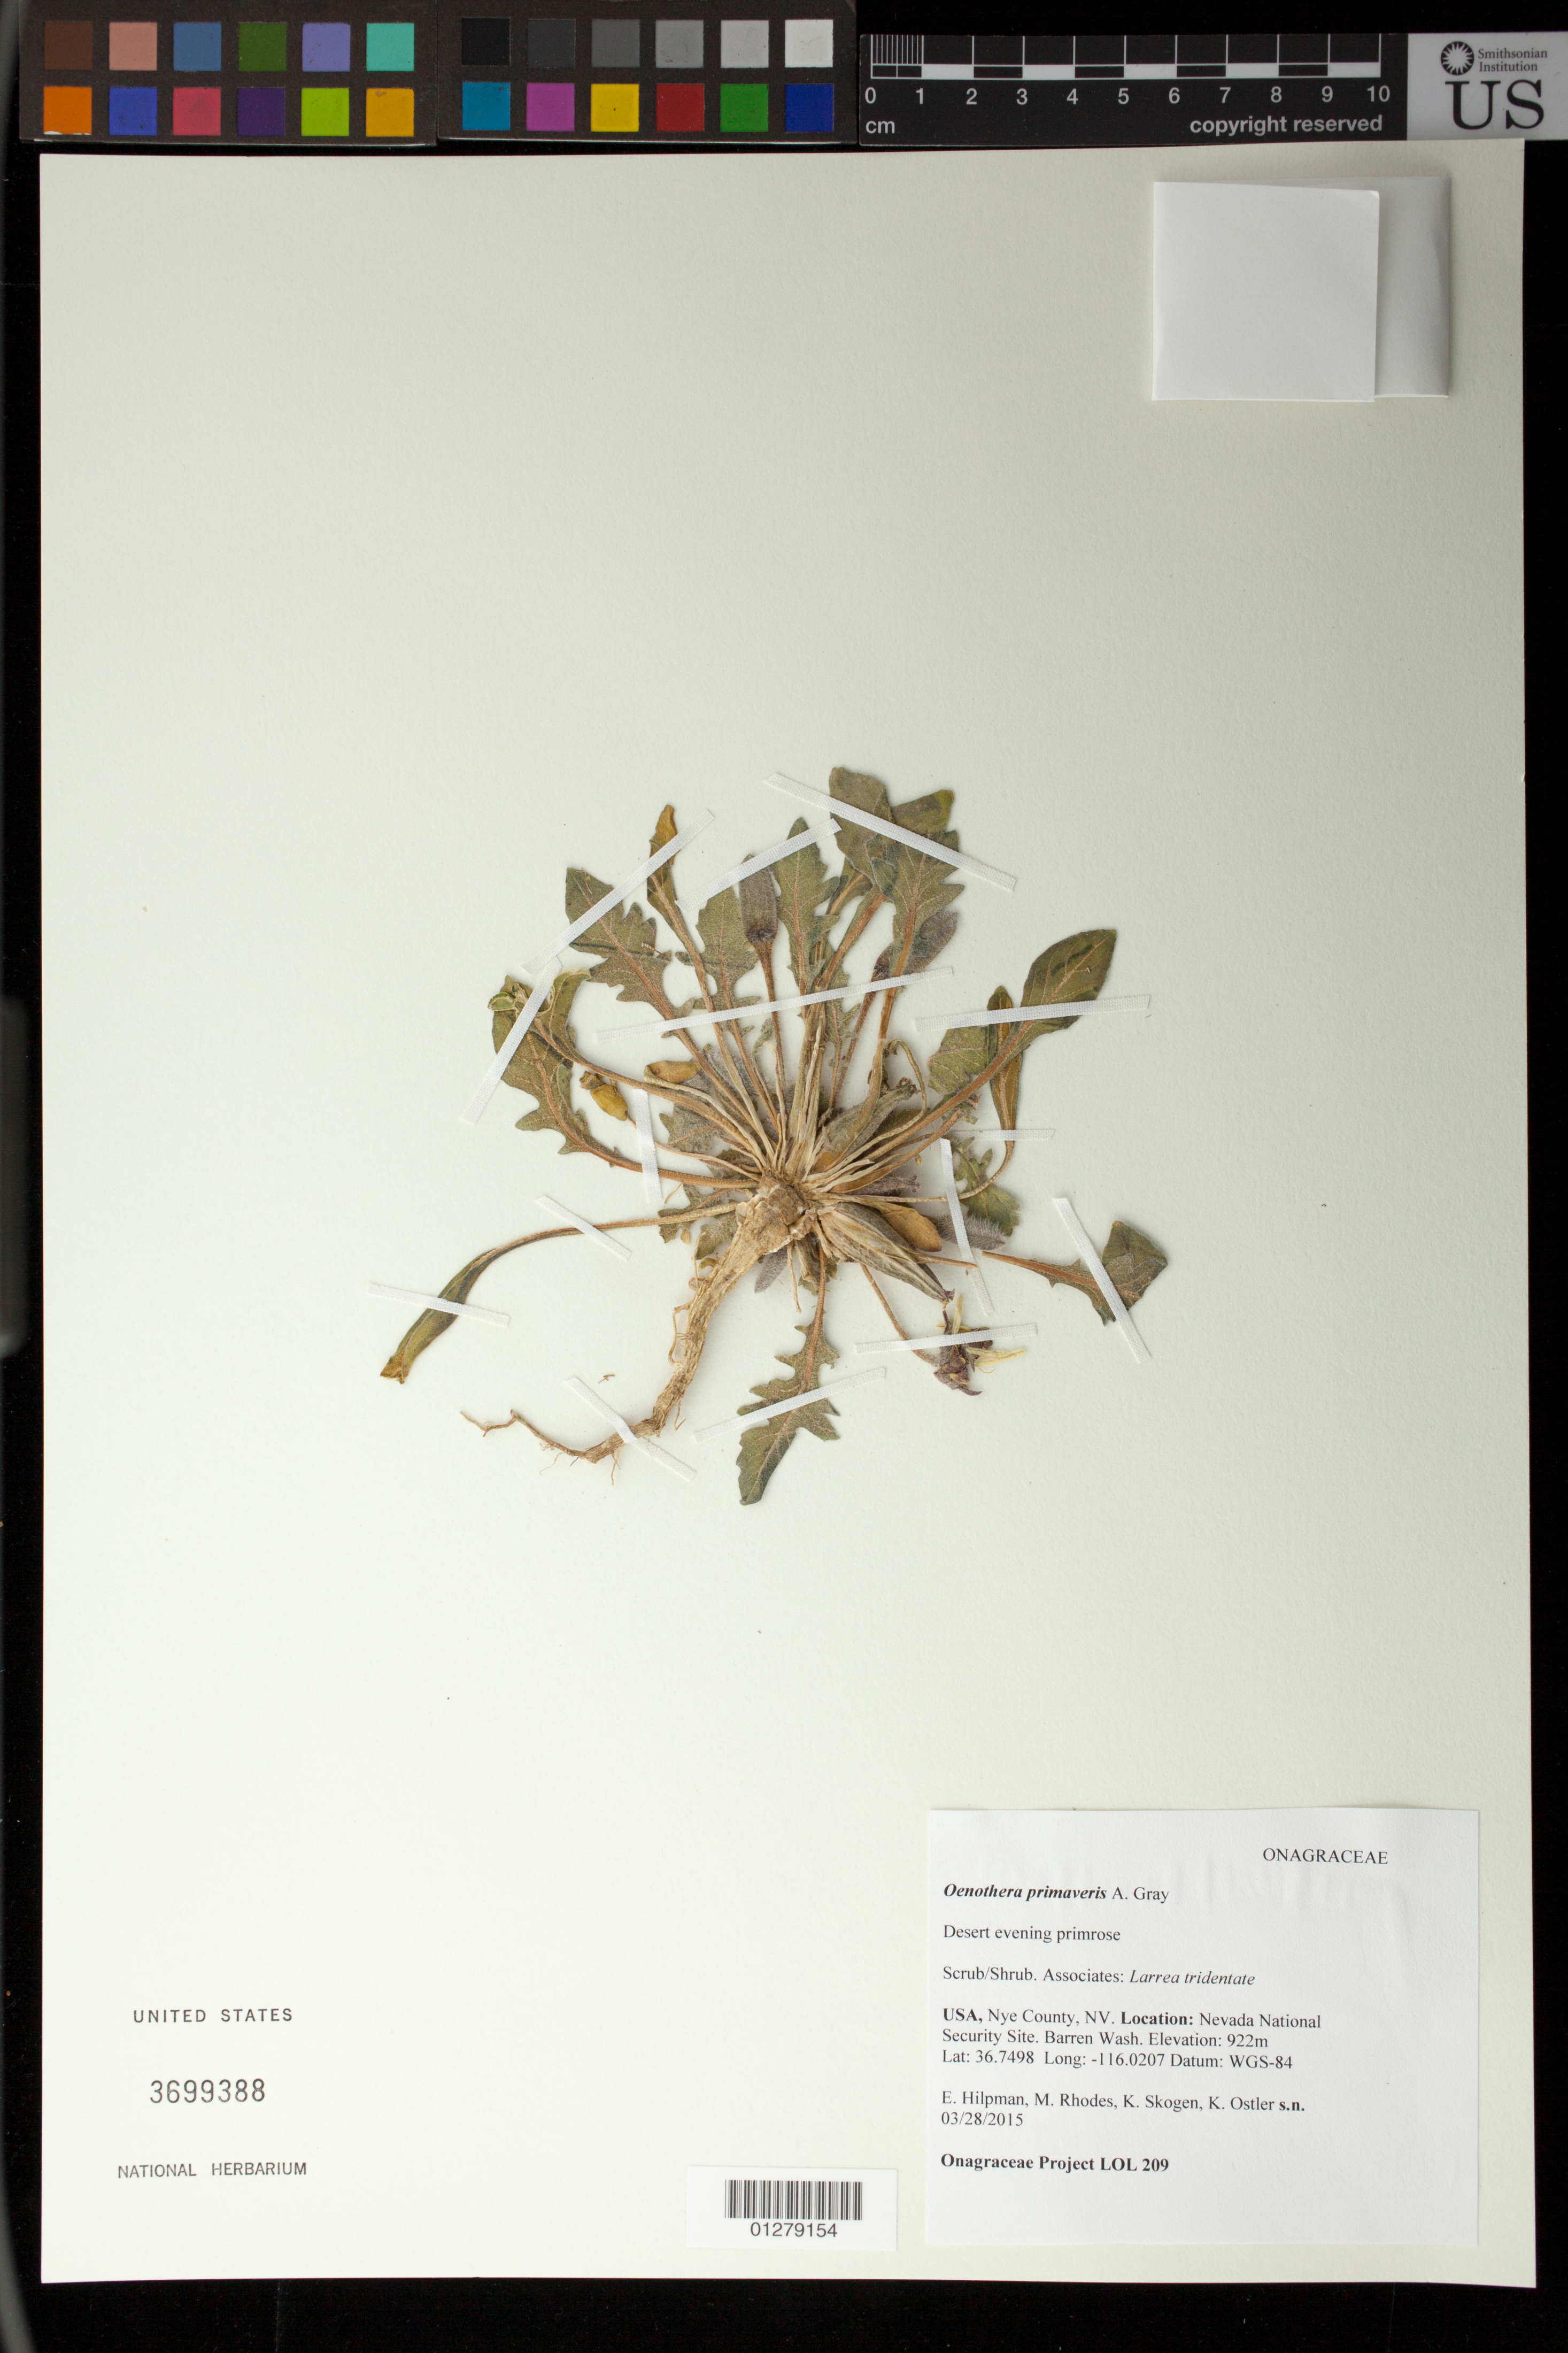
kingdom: Plantae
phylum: Tracheophyta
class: Magnoliopsida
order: Myrtales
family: Onagraceae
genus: Oenothera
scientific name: Oenothera primiveris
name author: A. Gray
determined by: Wagner, W. L., (BOT), Smithsonian Institution - National Museum of Natural History (UNITED STATES)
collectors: E. Hilpman, K. Skogen, M. Rhodes & W. Ostler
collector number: LOL 209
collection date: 2015-04-01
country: United States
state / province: Nevada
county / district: Nye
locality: Nevada National Security Site. Cane Springs Road ~2.0mi from junction w/ Mercury Hwy. In wash, cattered in area. Few plants this year but more abundant in previous years. Florivory on most individuals likely from resident desert tortoise known in local area. Plants in wash and at bases of surrounding slopes.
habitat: Wash through scrub/shrub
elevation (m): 1056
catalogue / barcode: US 3699388